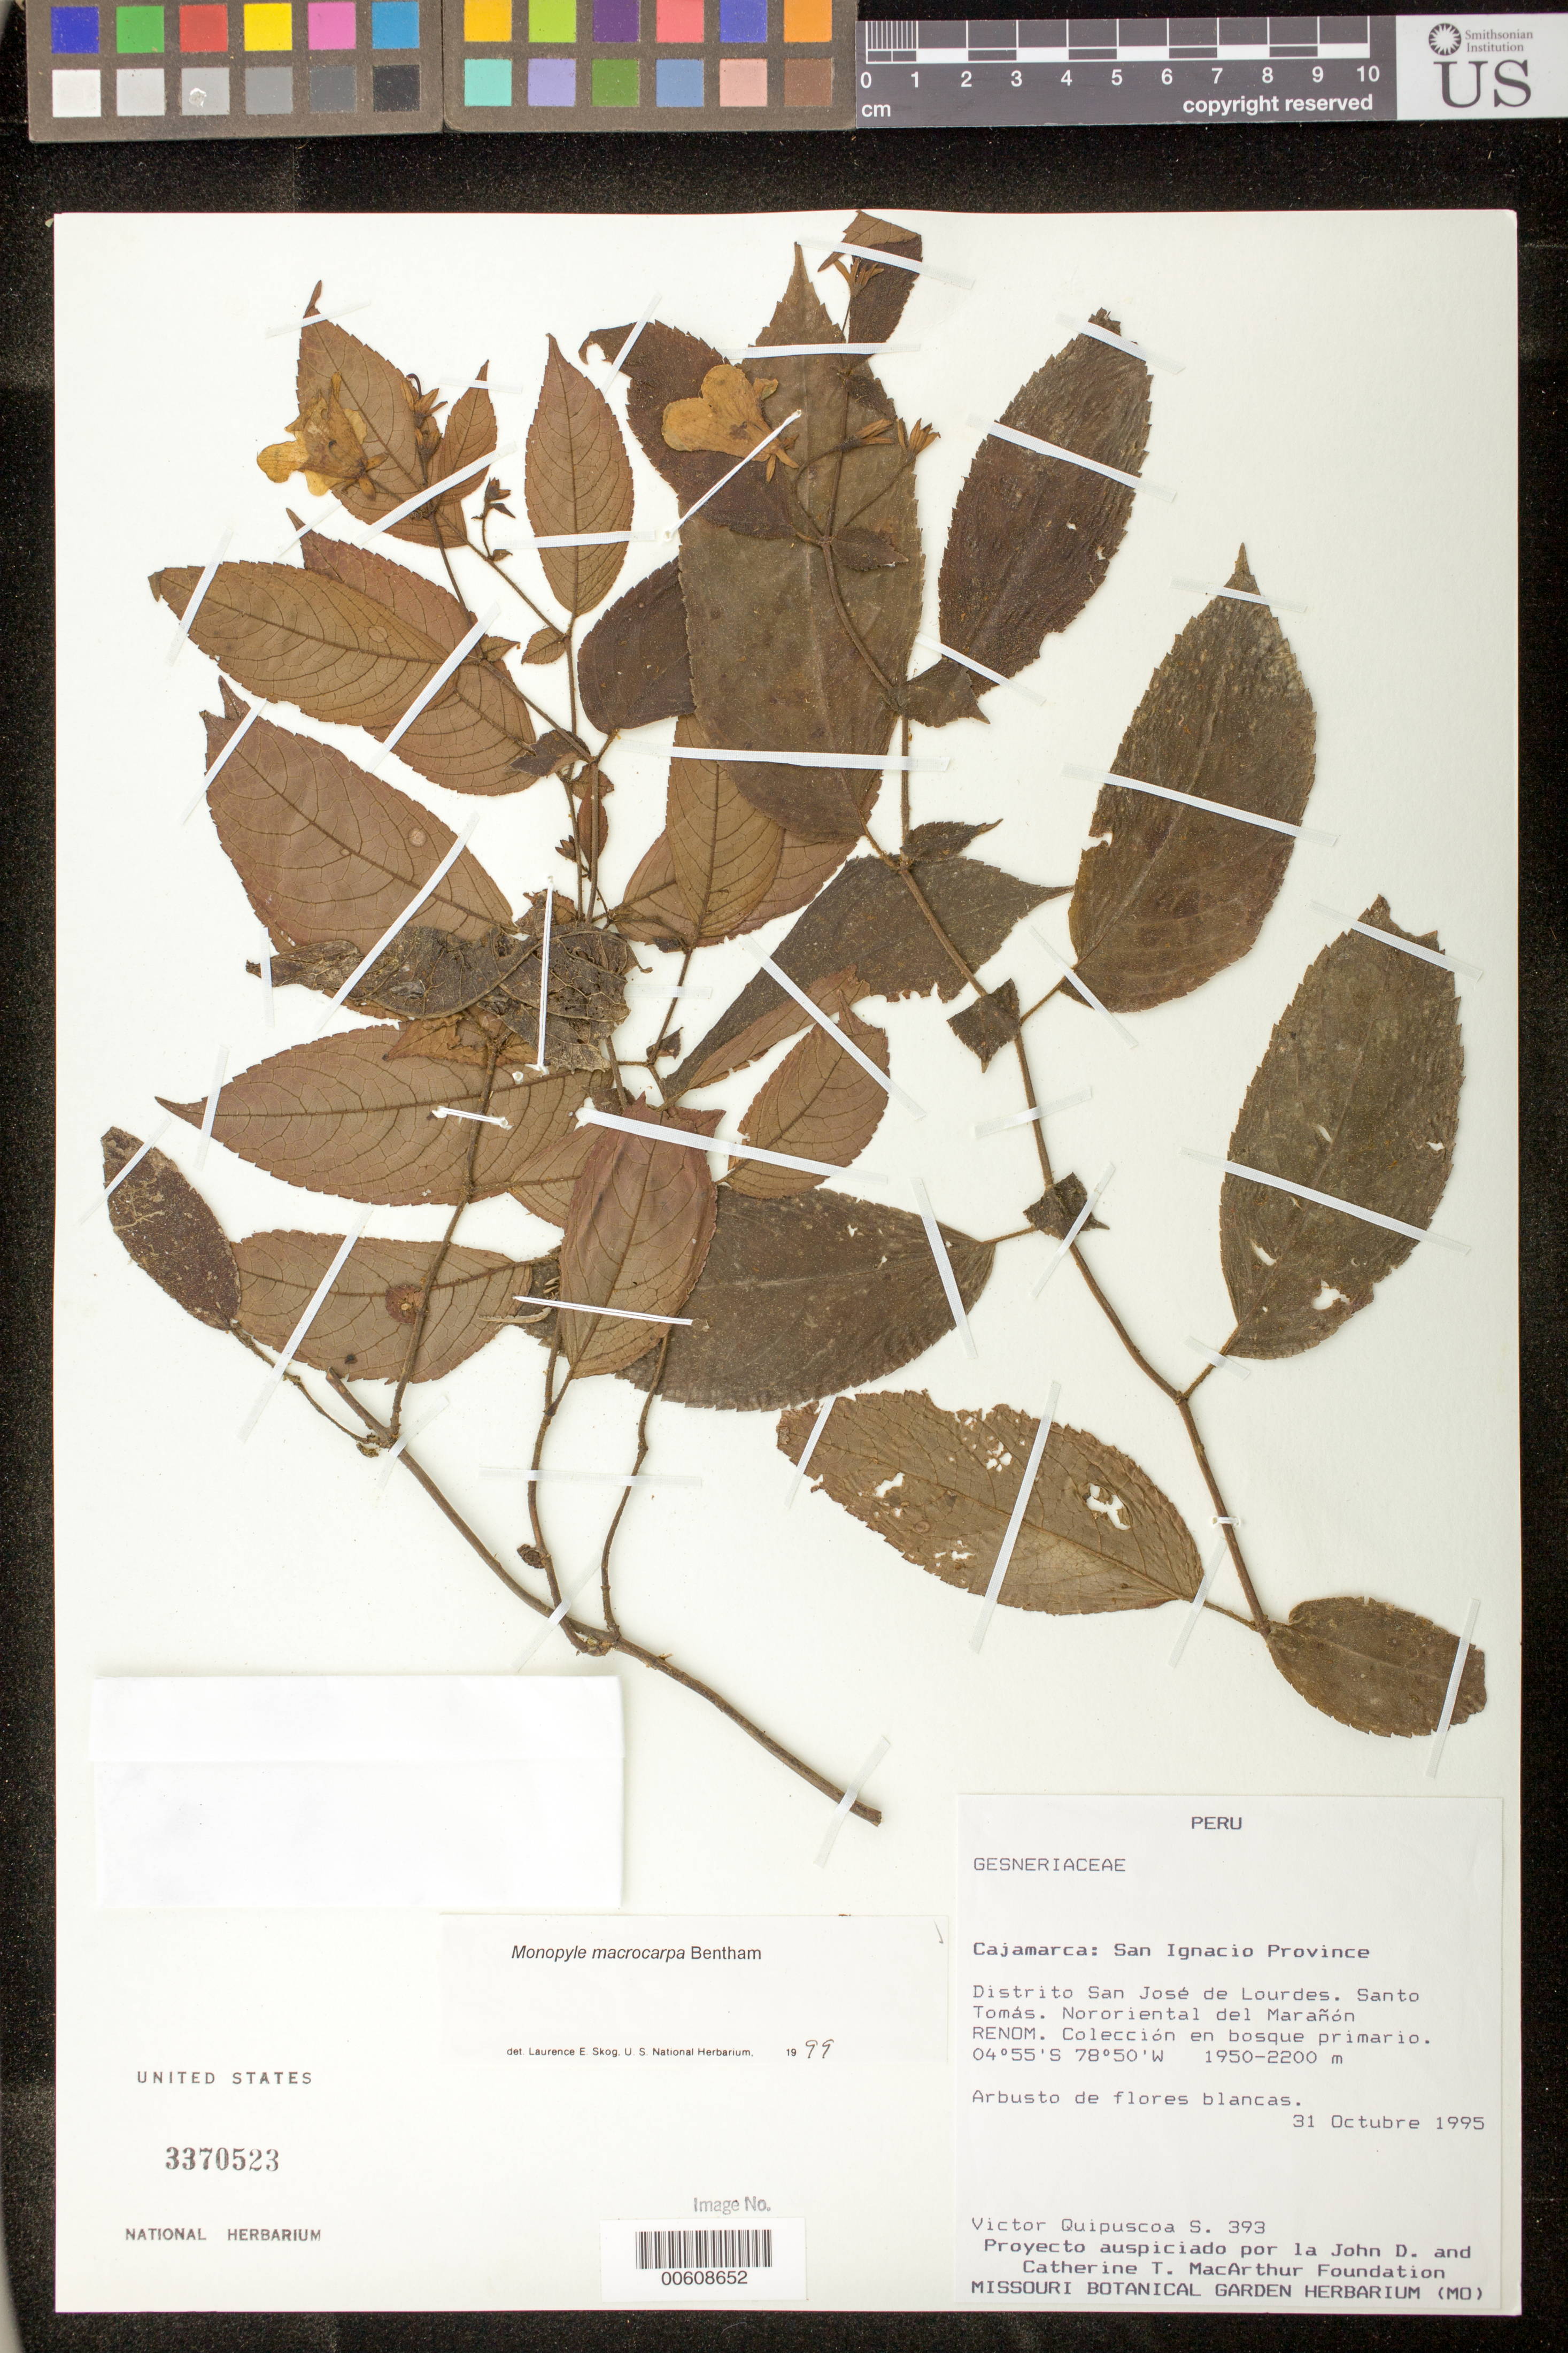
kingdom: Plantae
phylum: Tracheophyta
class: Magnoliopsida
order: Lamiales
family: Gesneriaceae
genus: Monopyle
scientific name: Monopyle macrocarpa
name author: Benth.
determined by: Skog, Laurence E.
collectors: V. Quipuscoa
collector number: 393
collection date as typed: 31 Oct 1995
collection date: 1995-10-31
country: Peru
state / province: Cajamarca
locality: Prov. San Ignacio, dtto. San José de Lourdes; Santo Tomás, nororiental del Marañón RENOM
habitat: Bosque primario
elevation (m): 1950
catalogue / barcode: US 3370523